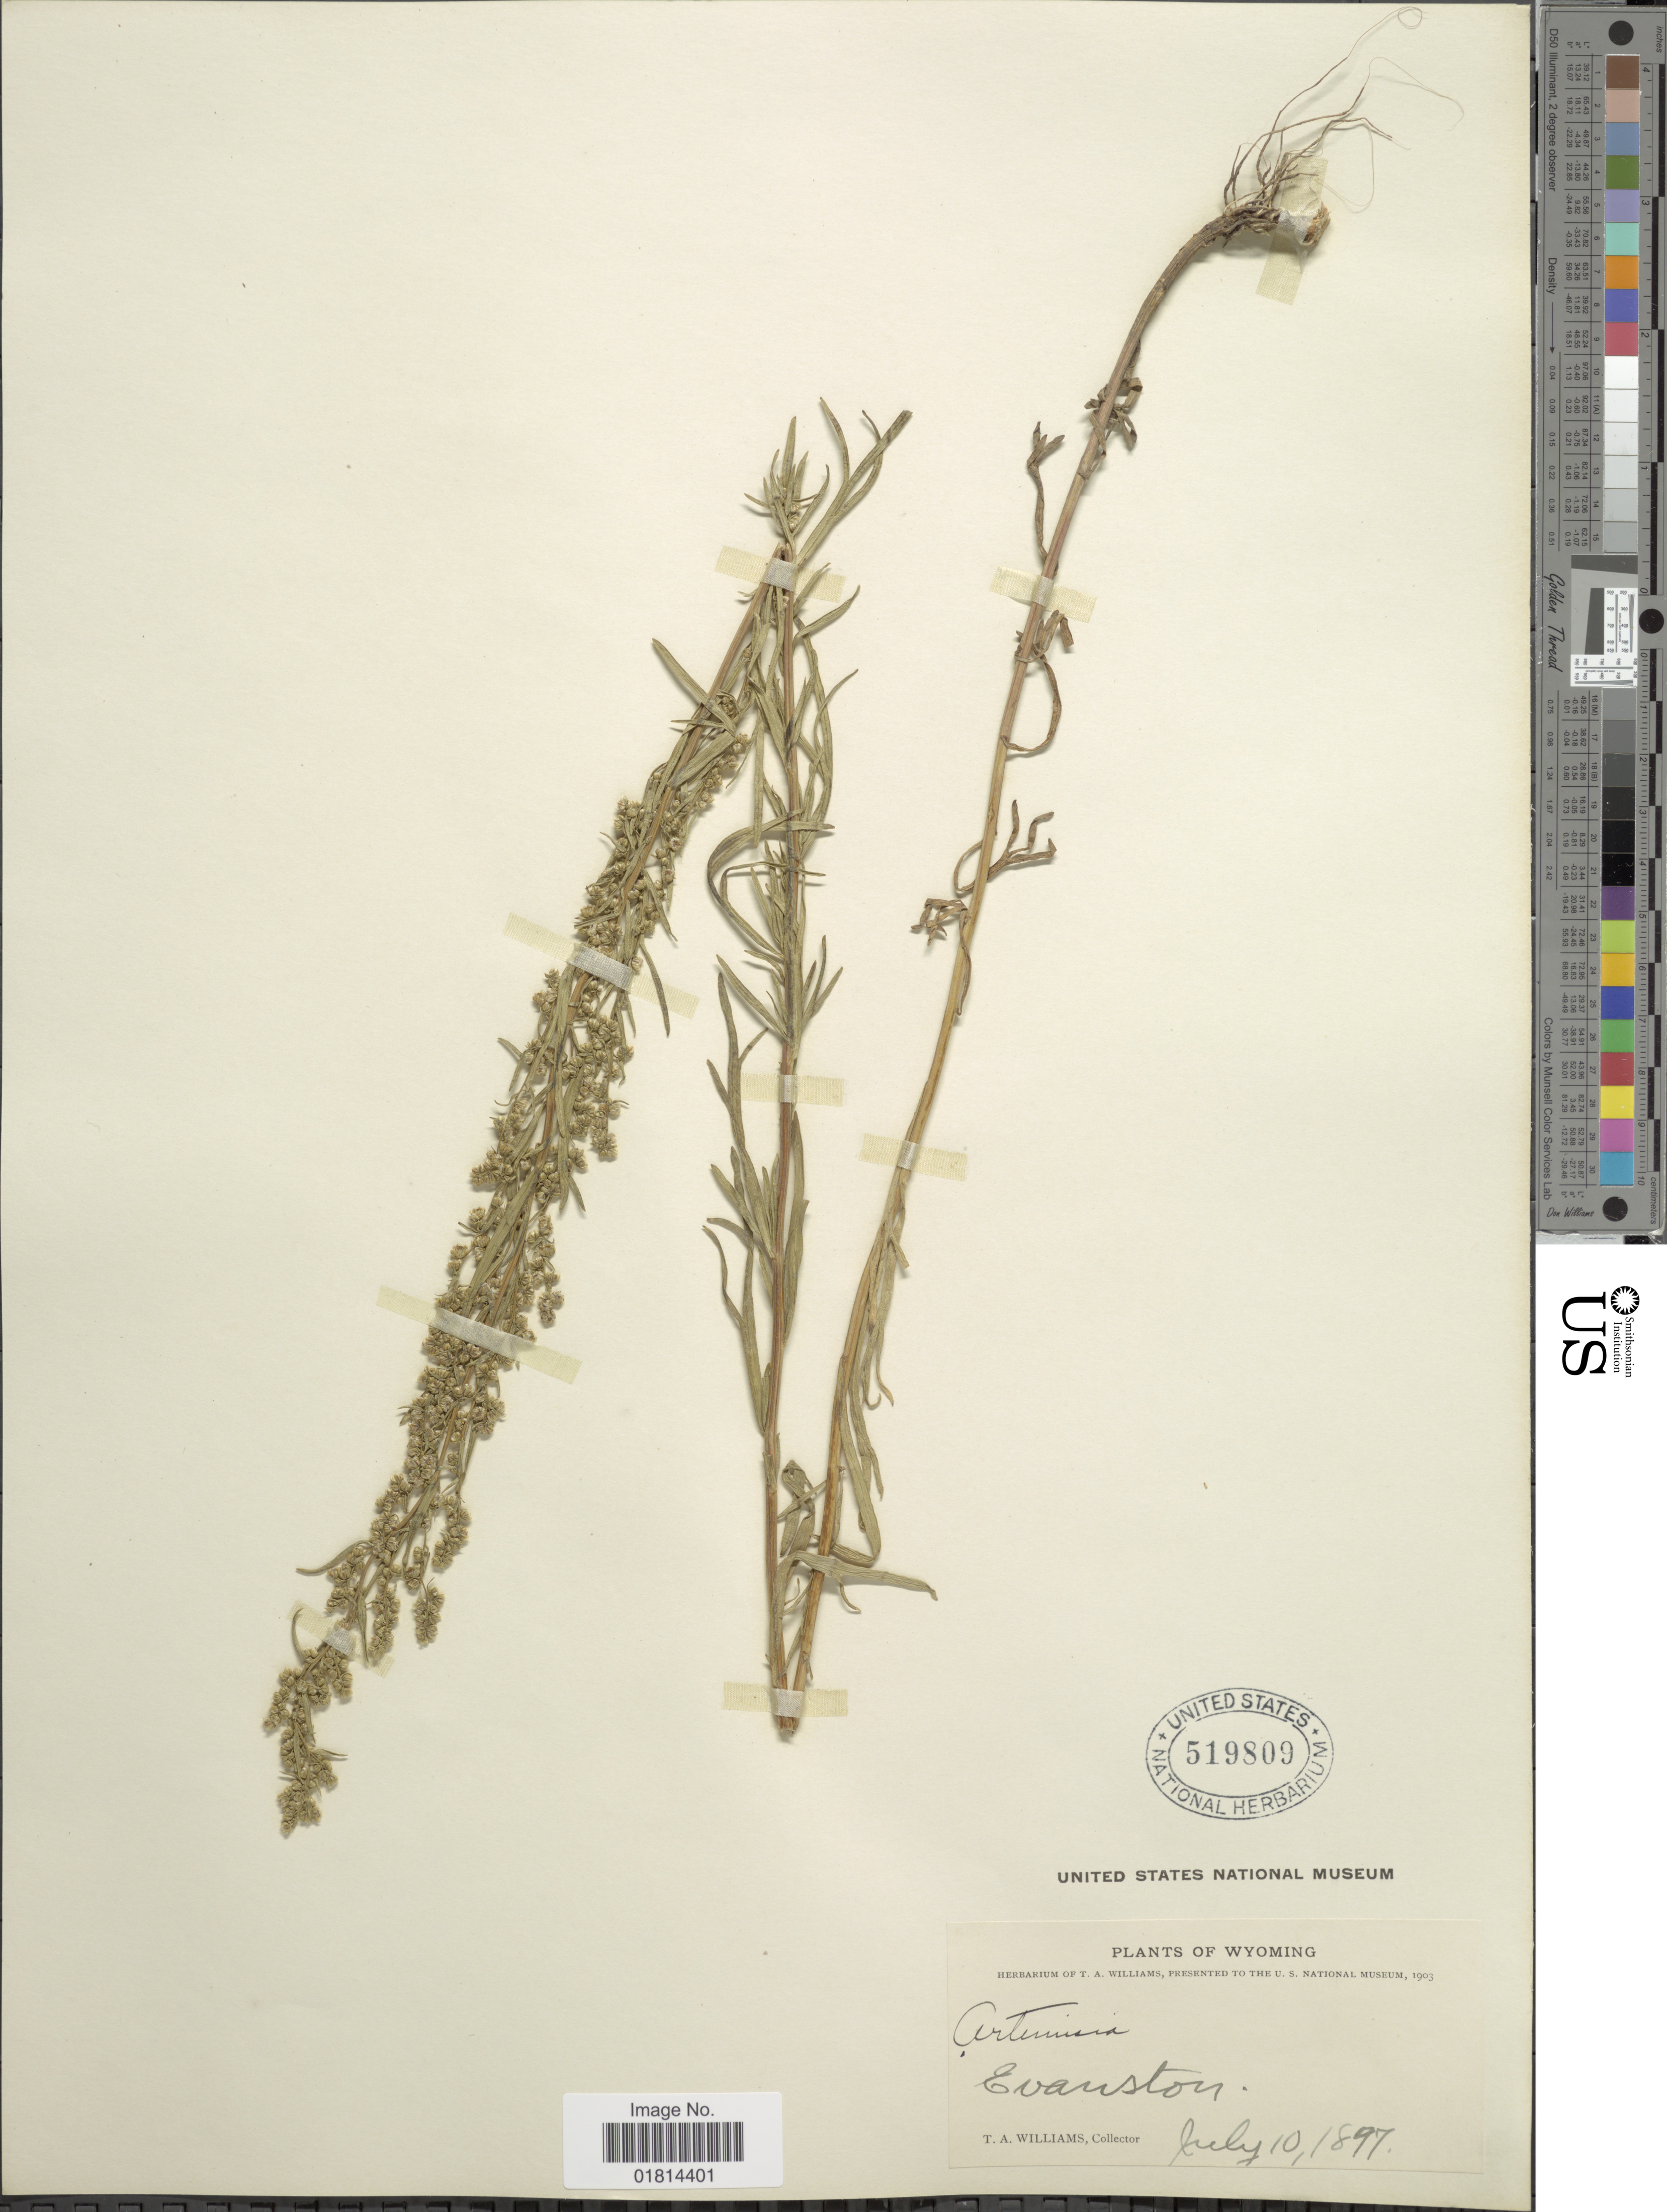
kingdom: Plantae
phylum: Tracheophyta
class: Magnoliopsida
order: Asterales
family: Asteraceae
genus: Artemisia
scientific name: Artemisia aromatica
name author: A. Nelson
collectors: T. A. Williams (herbarium)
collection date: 1897-07-10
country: United States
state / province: Wyoming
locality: Evanston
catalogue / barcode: US 519809